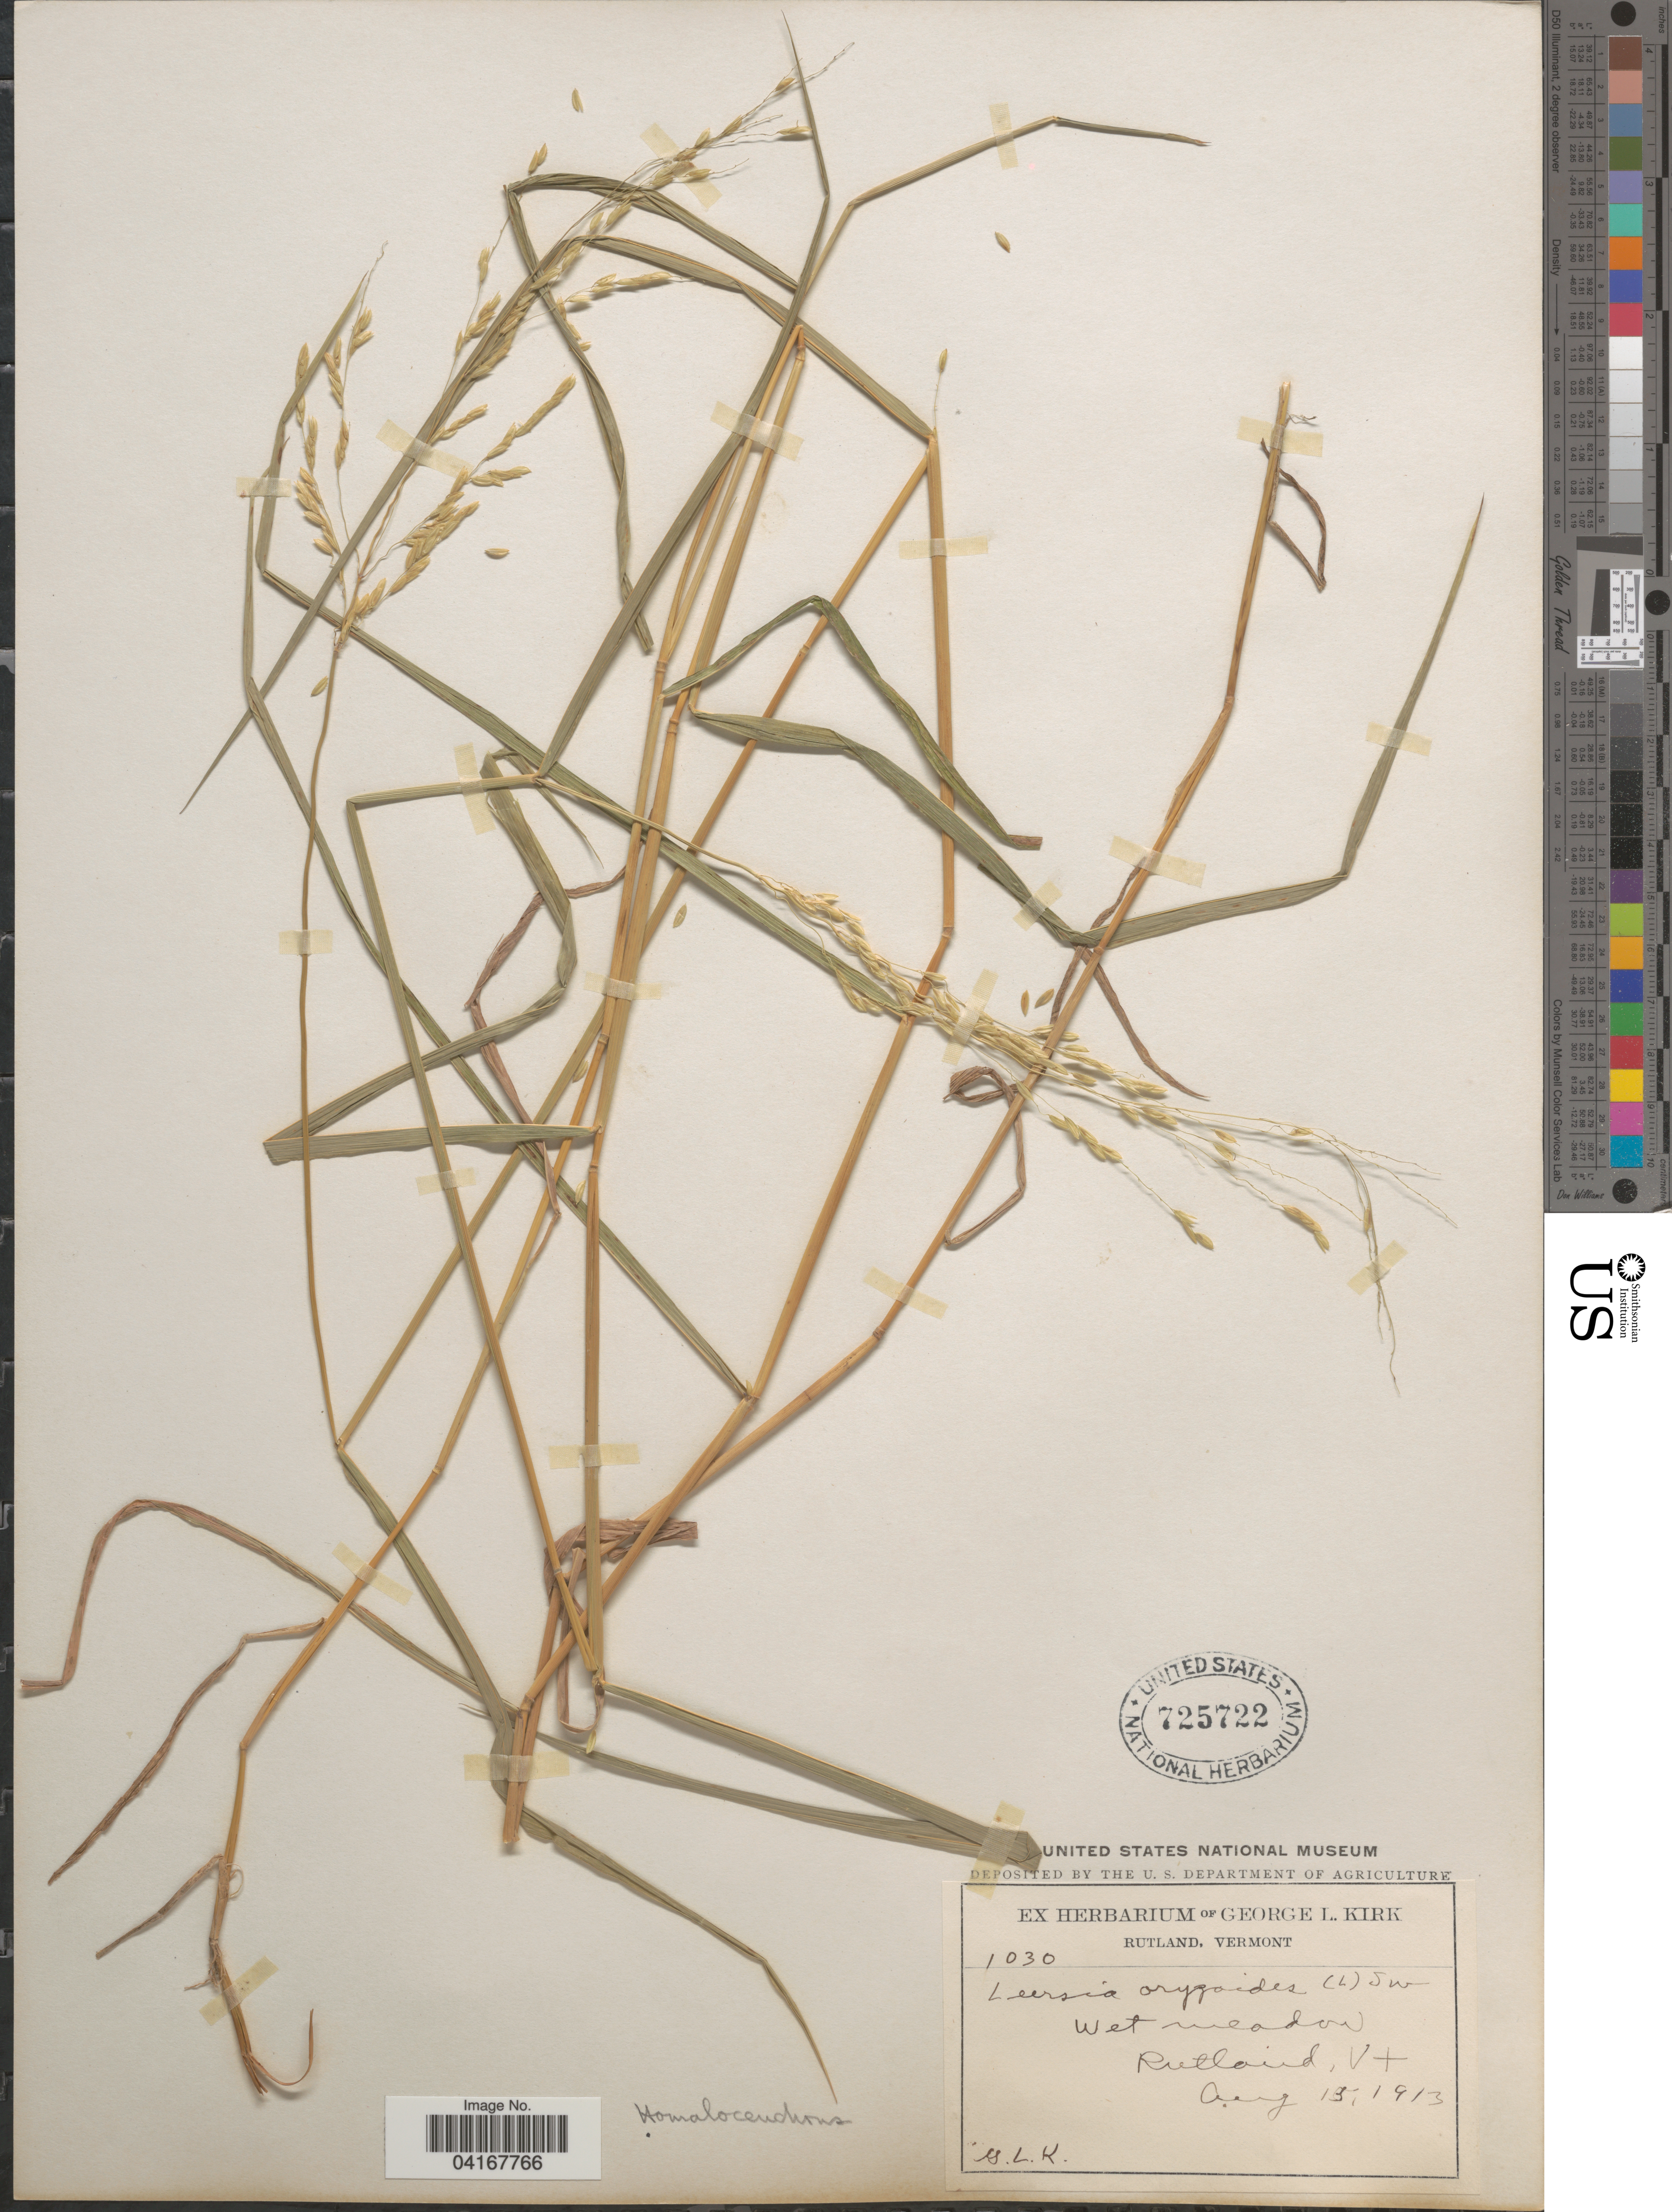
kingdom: Plantae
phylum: Tracheophyta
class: Liliopsida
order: Poales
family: Poaceae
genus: Leersia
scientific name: Leersia oryzoides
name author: (L.) Sw.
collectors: G. Kirk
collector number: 1030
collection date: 1913-08-15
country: United States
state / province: Vermont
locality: Rutland.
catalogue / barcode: US 725722